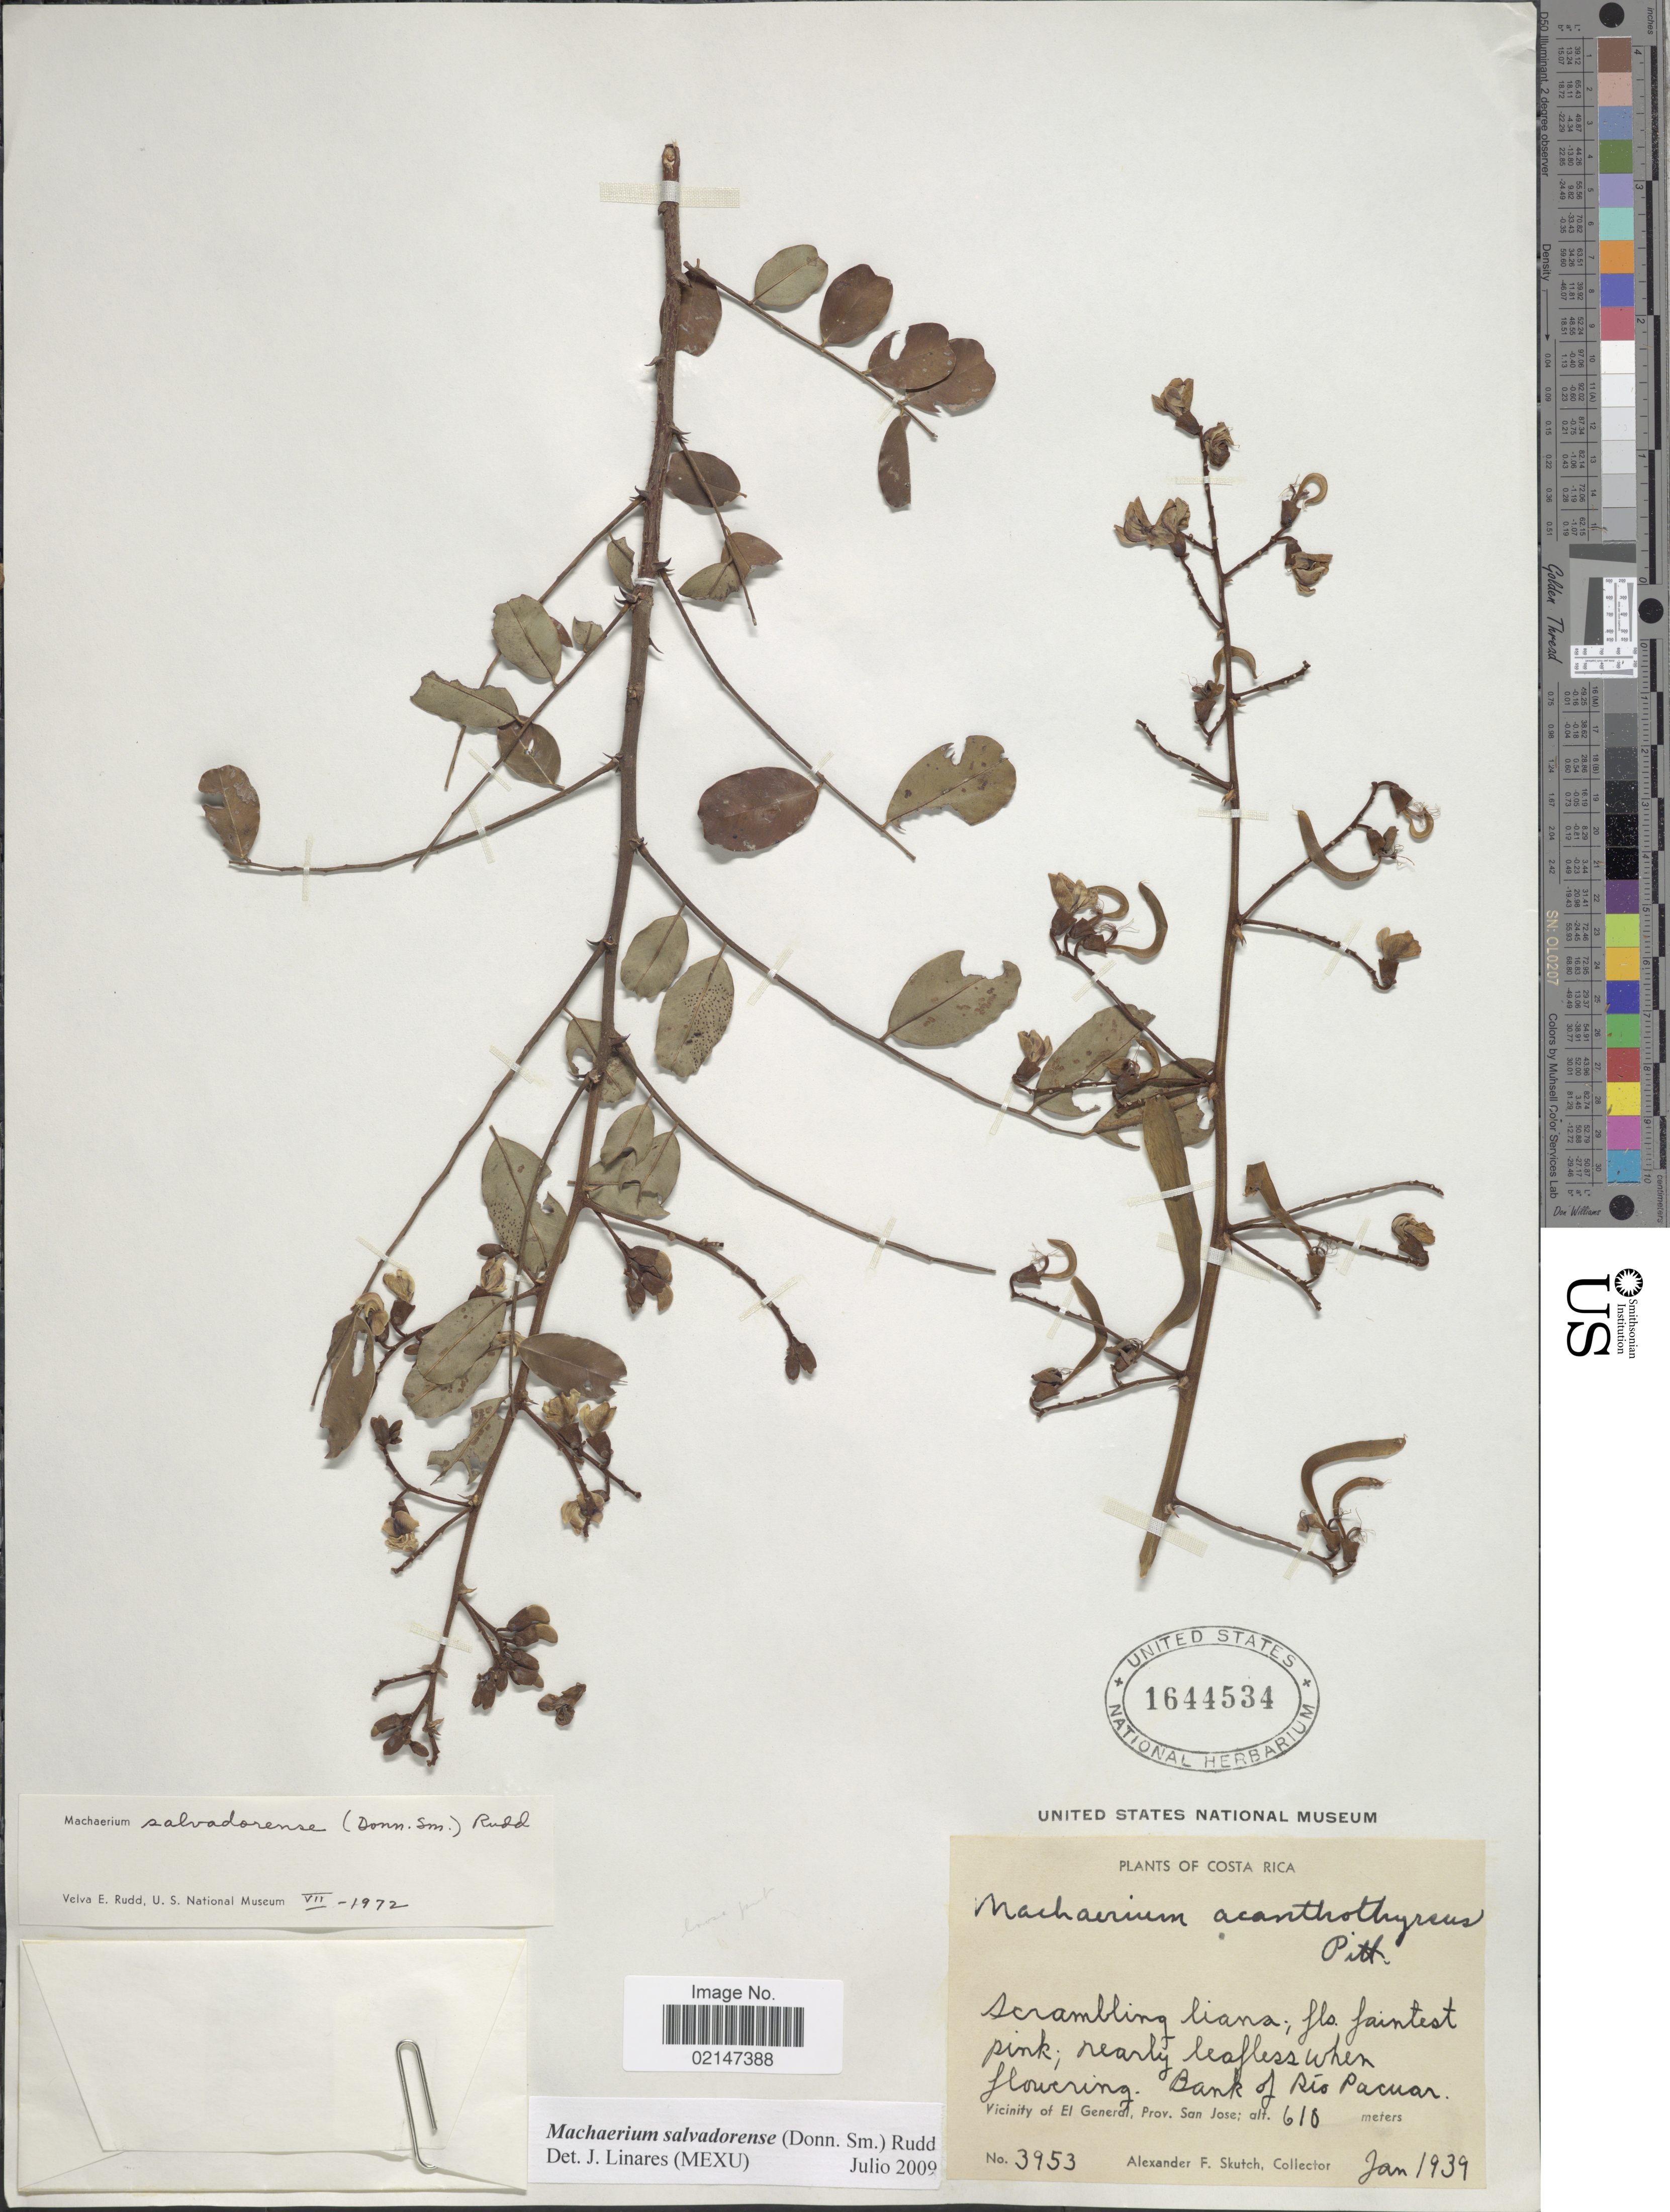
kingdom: Plantae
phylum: Tracheophyta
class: Magnoliopsida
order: Fabales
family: Fabaceae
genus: Machaerium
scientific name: Machaerium salvadorense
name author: (Donn. Sm.) Rudd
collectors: A. F. Skutch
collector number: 3953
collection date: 1939-01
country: Costa Rica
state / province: San José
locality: Costa Rica. Bank of Rio Pacuar, Vicinity of El General, Prov. San Jose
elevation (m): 610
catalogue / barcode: US 1644534